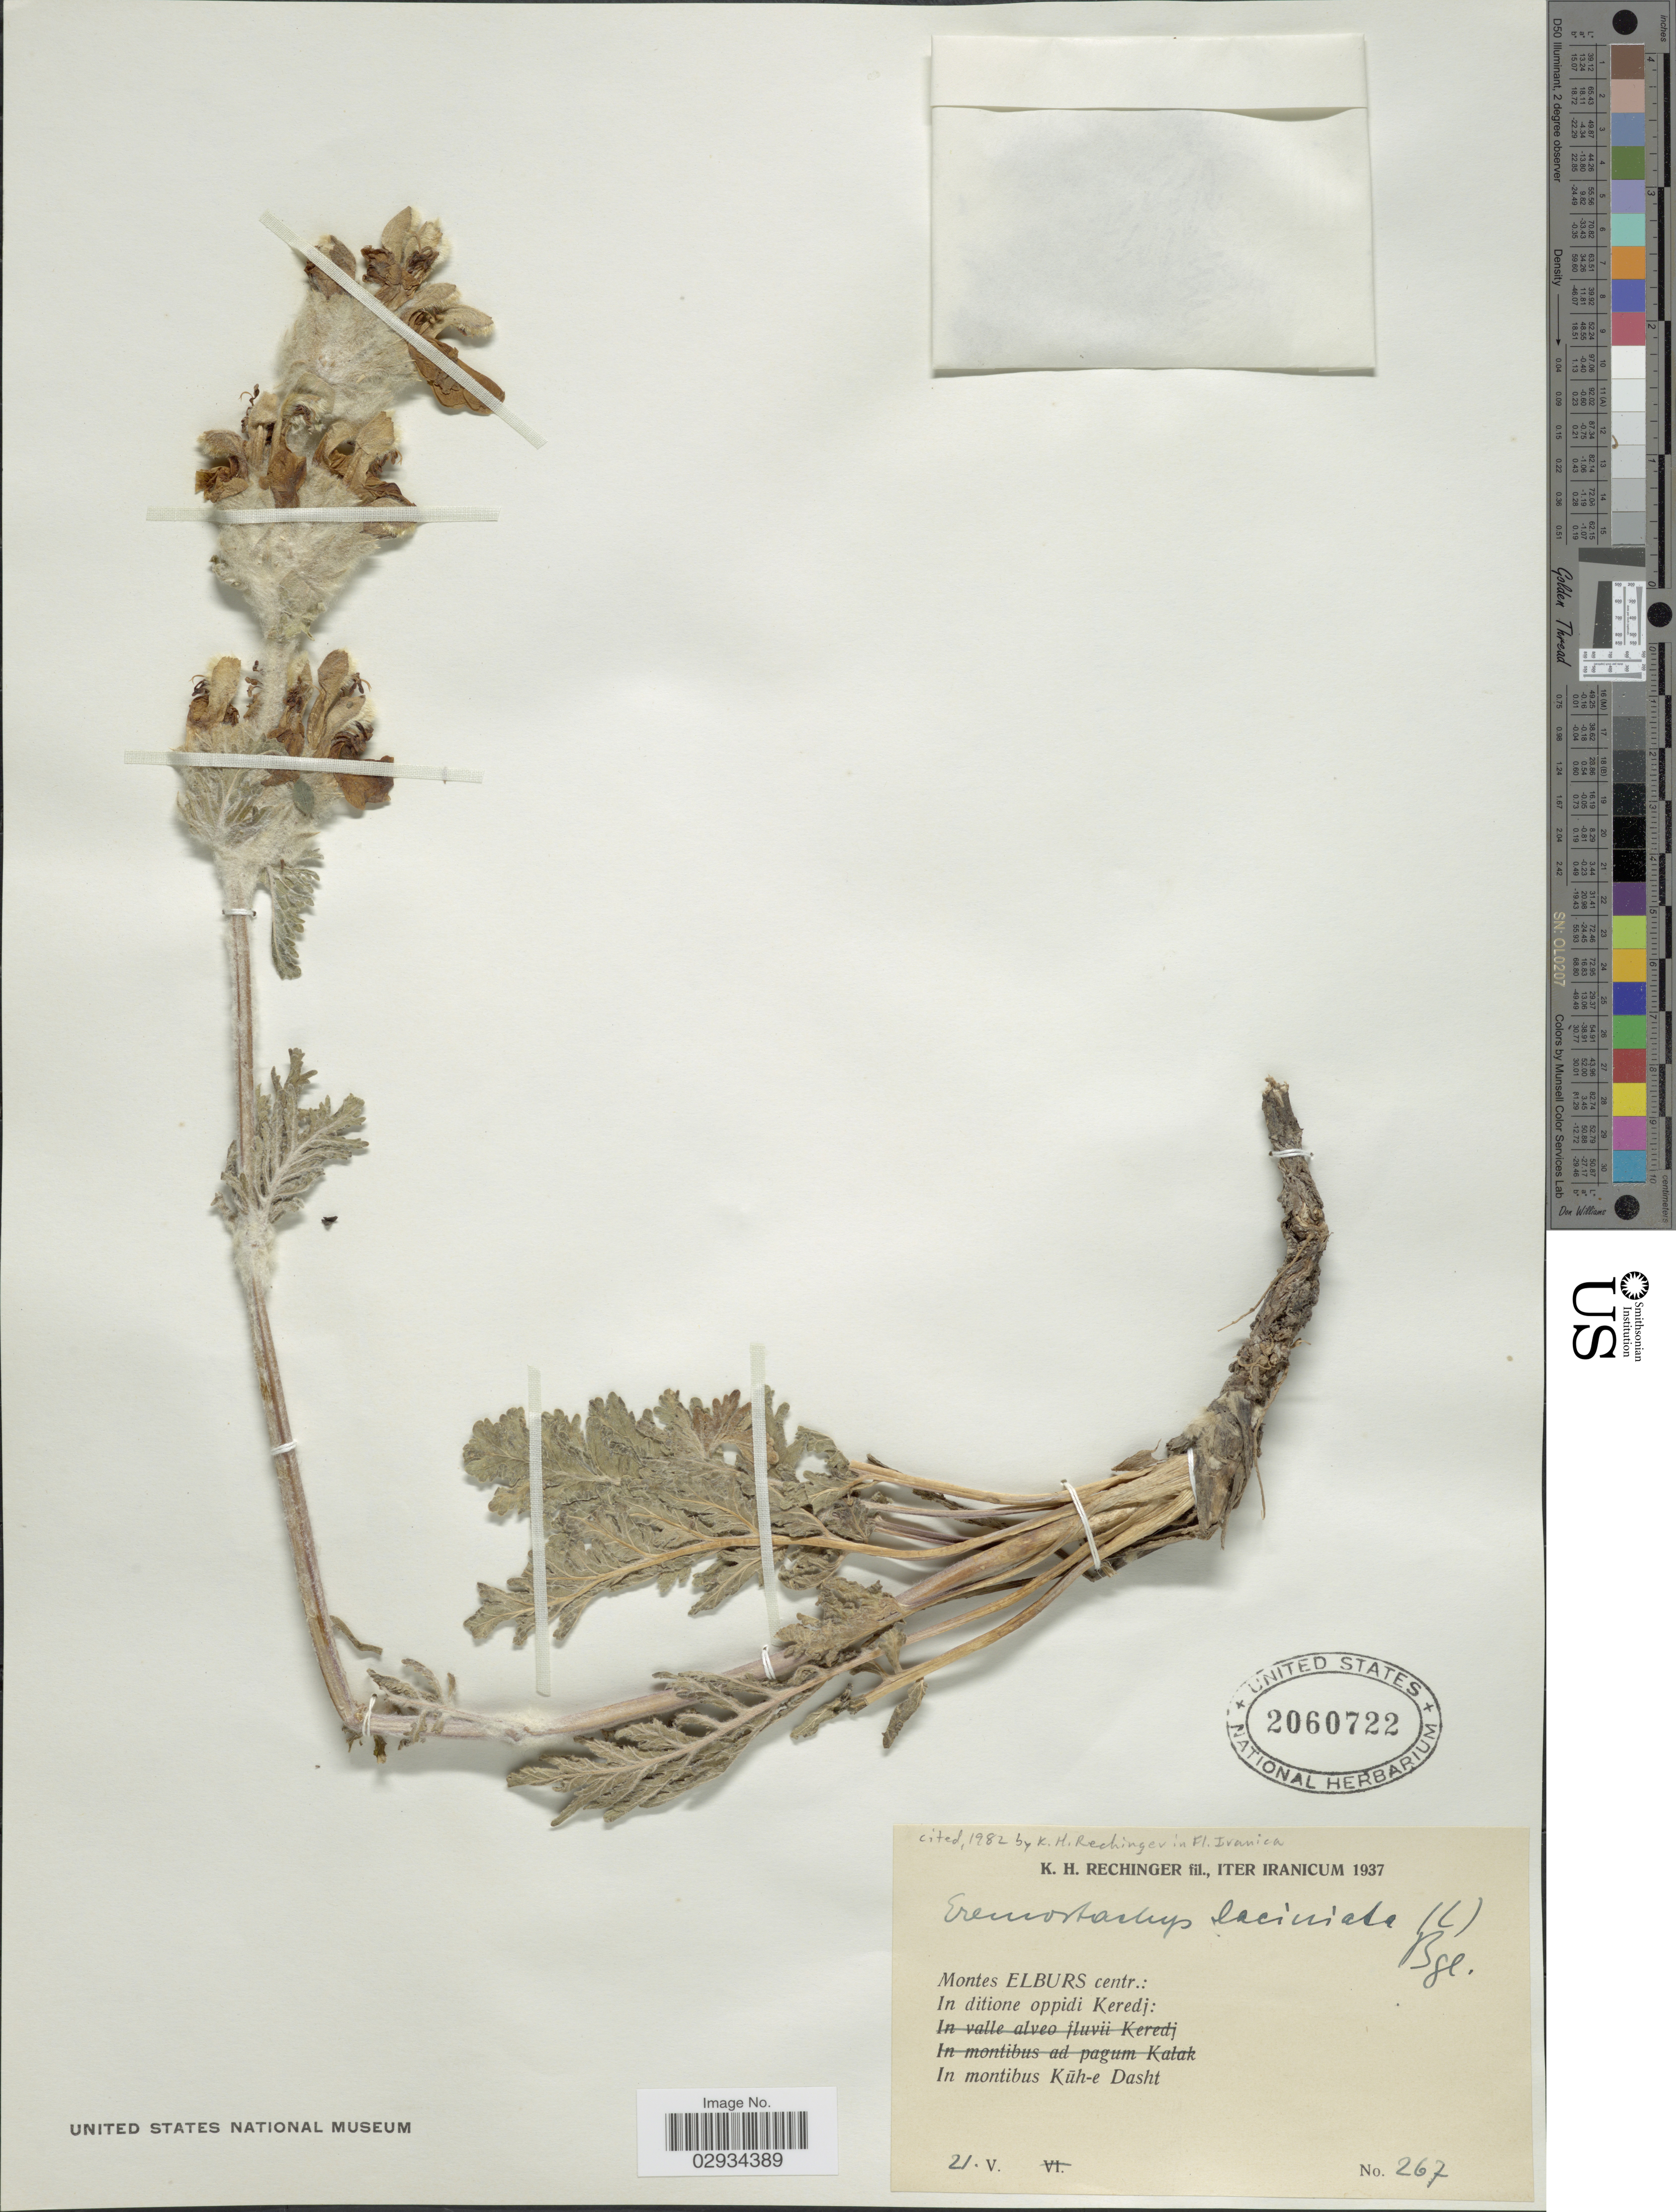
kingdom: Plantae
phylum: Tracheophyta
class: Magnoliopsida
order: Lamiales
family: Lamiaceae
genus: Eremostachys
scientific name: Eremostachys laciniata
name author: Bunge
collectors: K. H. Rechinger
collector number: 267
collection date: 1937-05-21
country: Iran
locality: Iter Iranicum. Montes Elburs centr.: In ditione oppidi Keredj. In montibus Küh-e Dasht.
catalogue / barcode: US 2060722